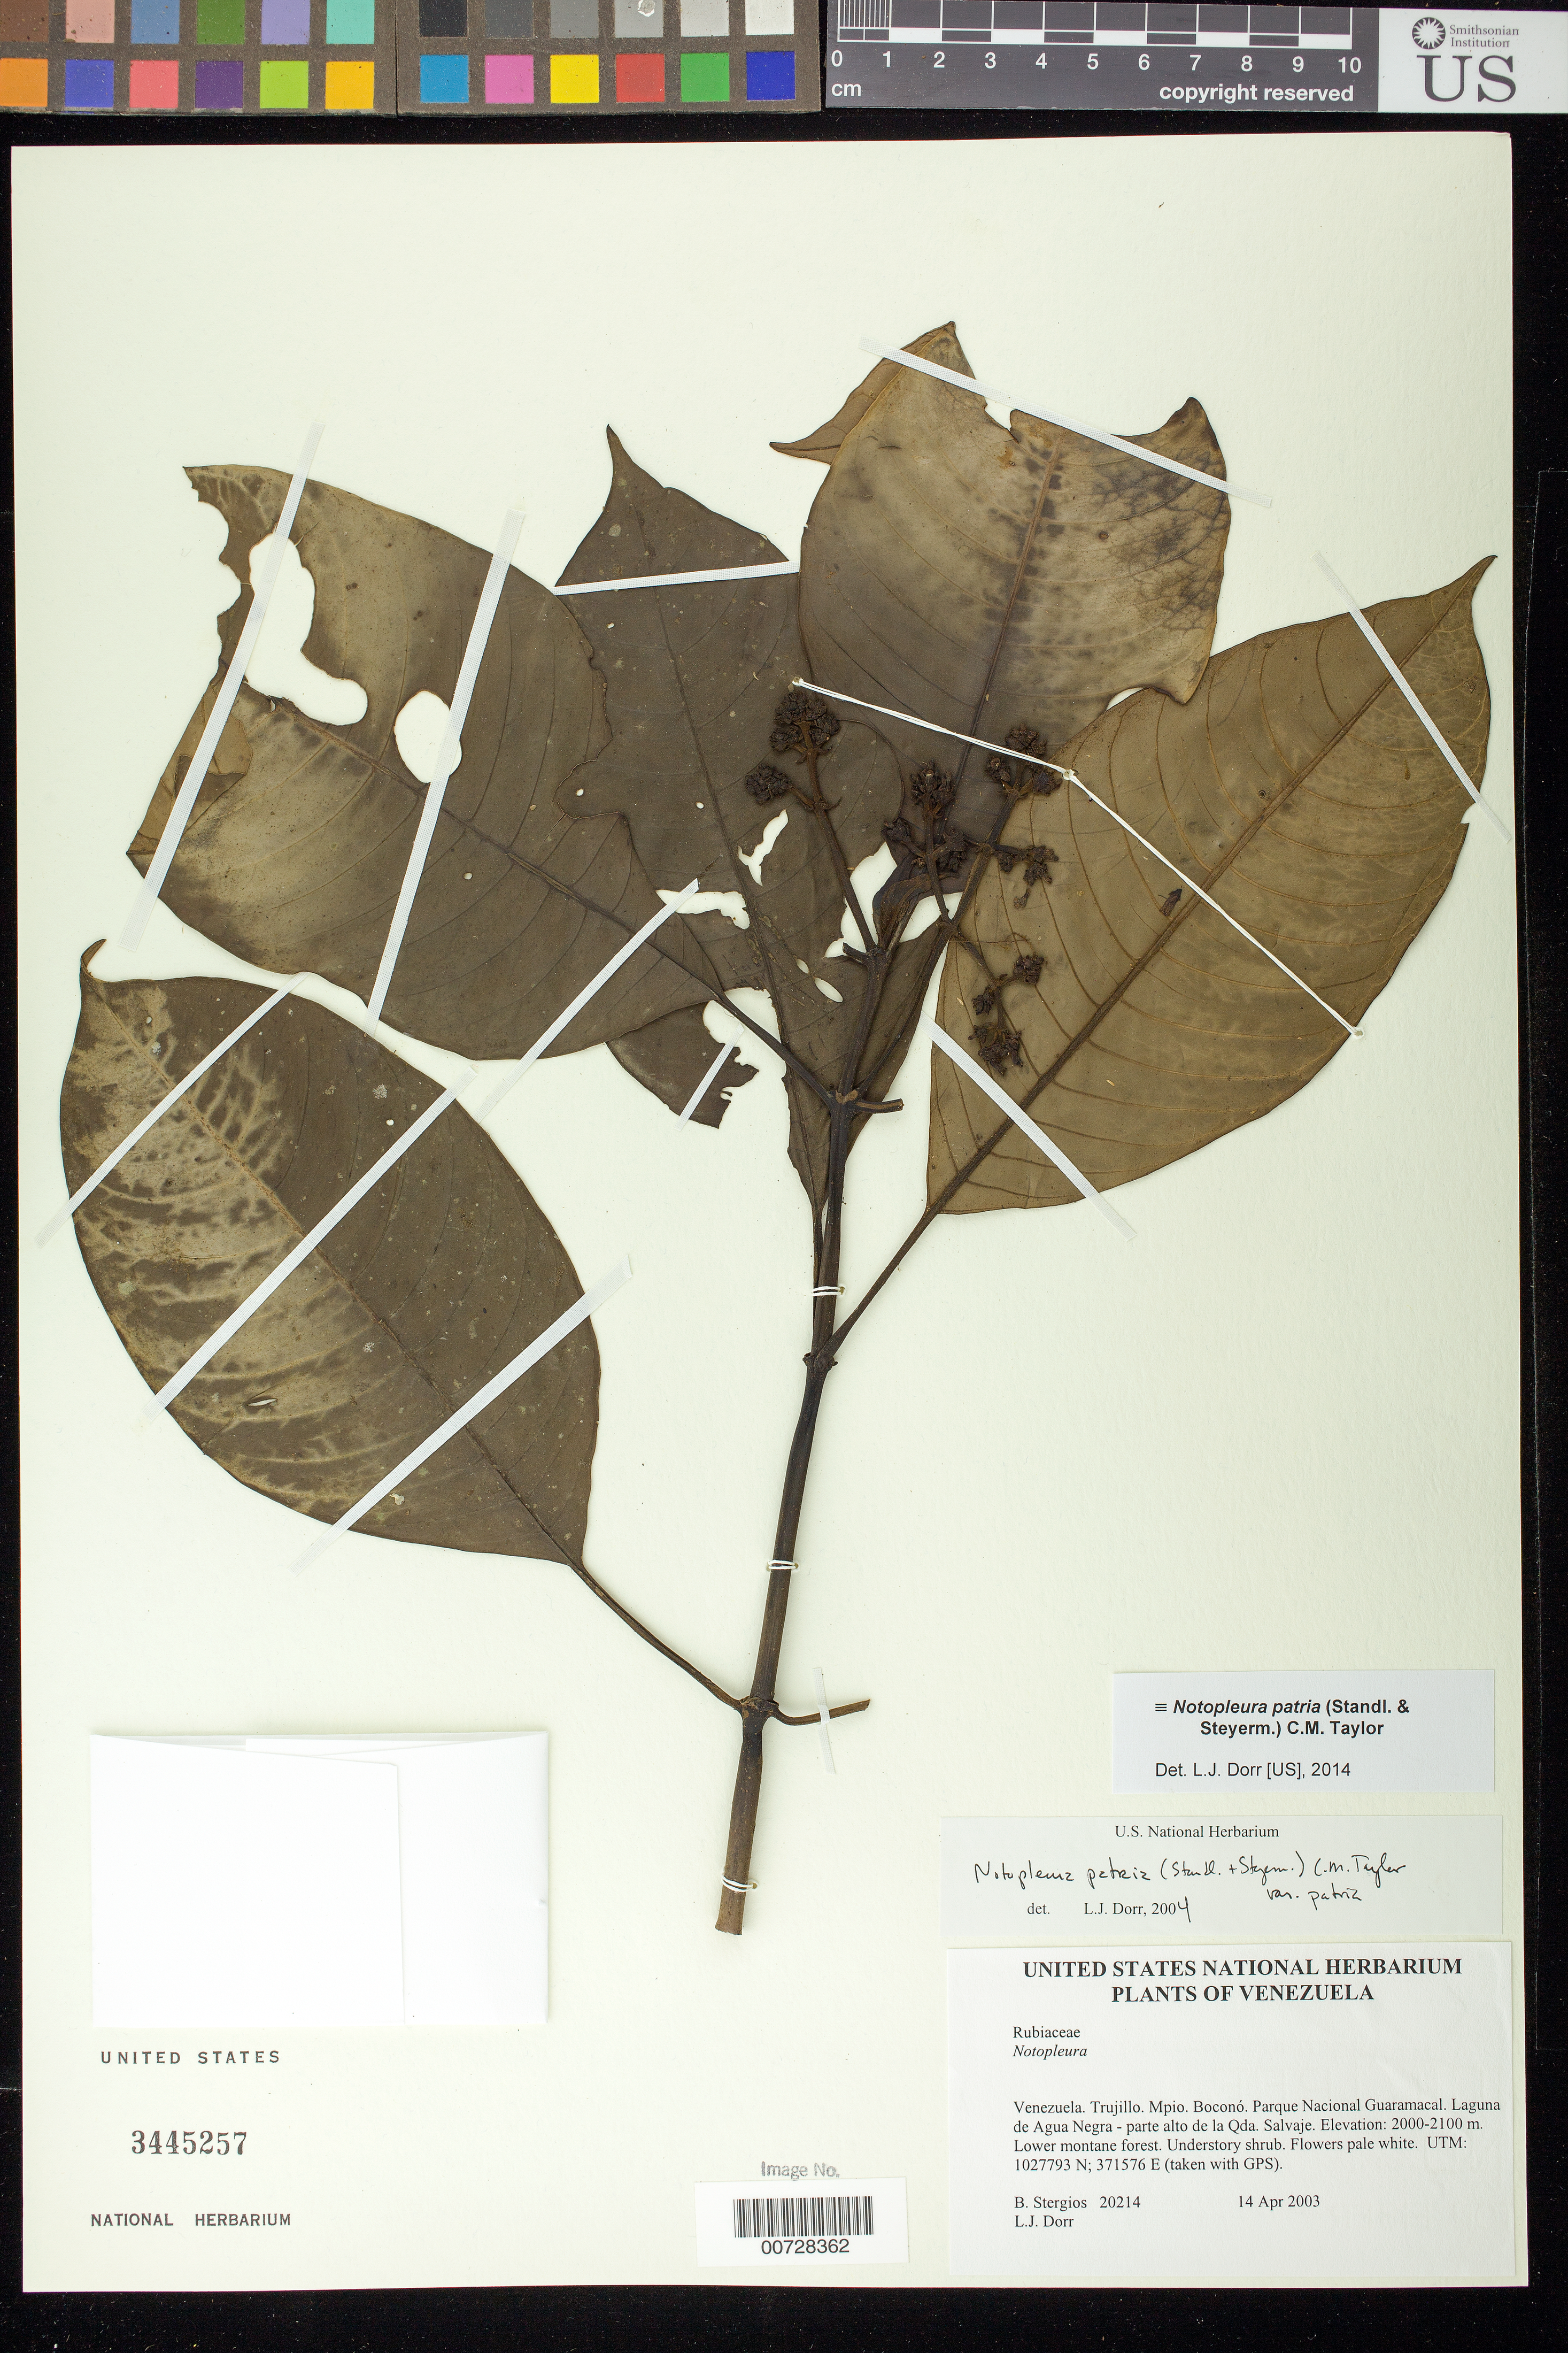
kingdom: Plantae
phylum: Tracheophyta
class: Magnoliopsida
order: Gentianales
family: Rubiaceae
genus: Notopleura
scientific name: Notopleura patria var. patria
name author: (Standl. & Steyerm.) C.M. Taylor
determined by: Dorr, L. J., (BOT), Smithsonian Institution - National Museum of Natural History (UNITED STATES)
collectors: B. G. Stergios & L. J. Dorr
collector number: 20214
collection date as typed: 14 Apr 2003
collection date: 2003-04-14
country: Venezuela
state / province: Trujillo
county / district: Boconó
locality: Parque Nacional Guaramacal. Laguna de Agua Negra - parte alto de la Qda. Salvaje.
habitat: Lower montane forest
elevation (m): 2000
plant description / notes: CTES, F, K, MO, PORT, US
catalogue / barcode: US 3445257